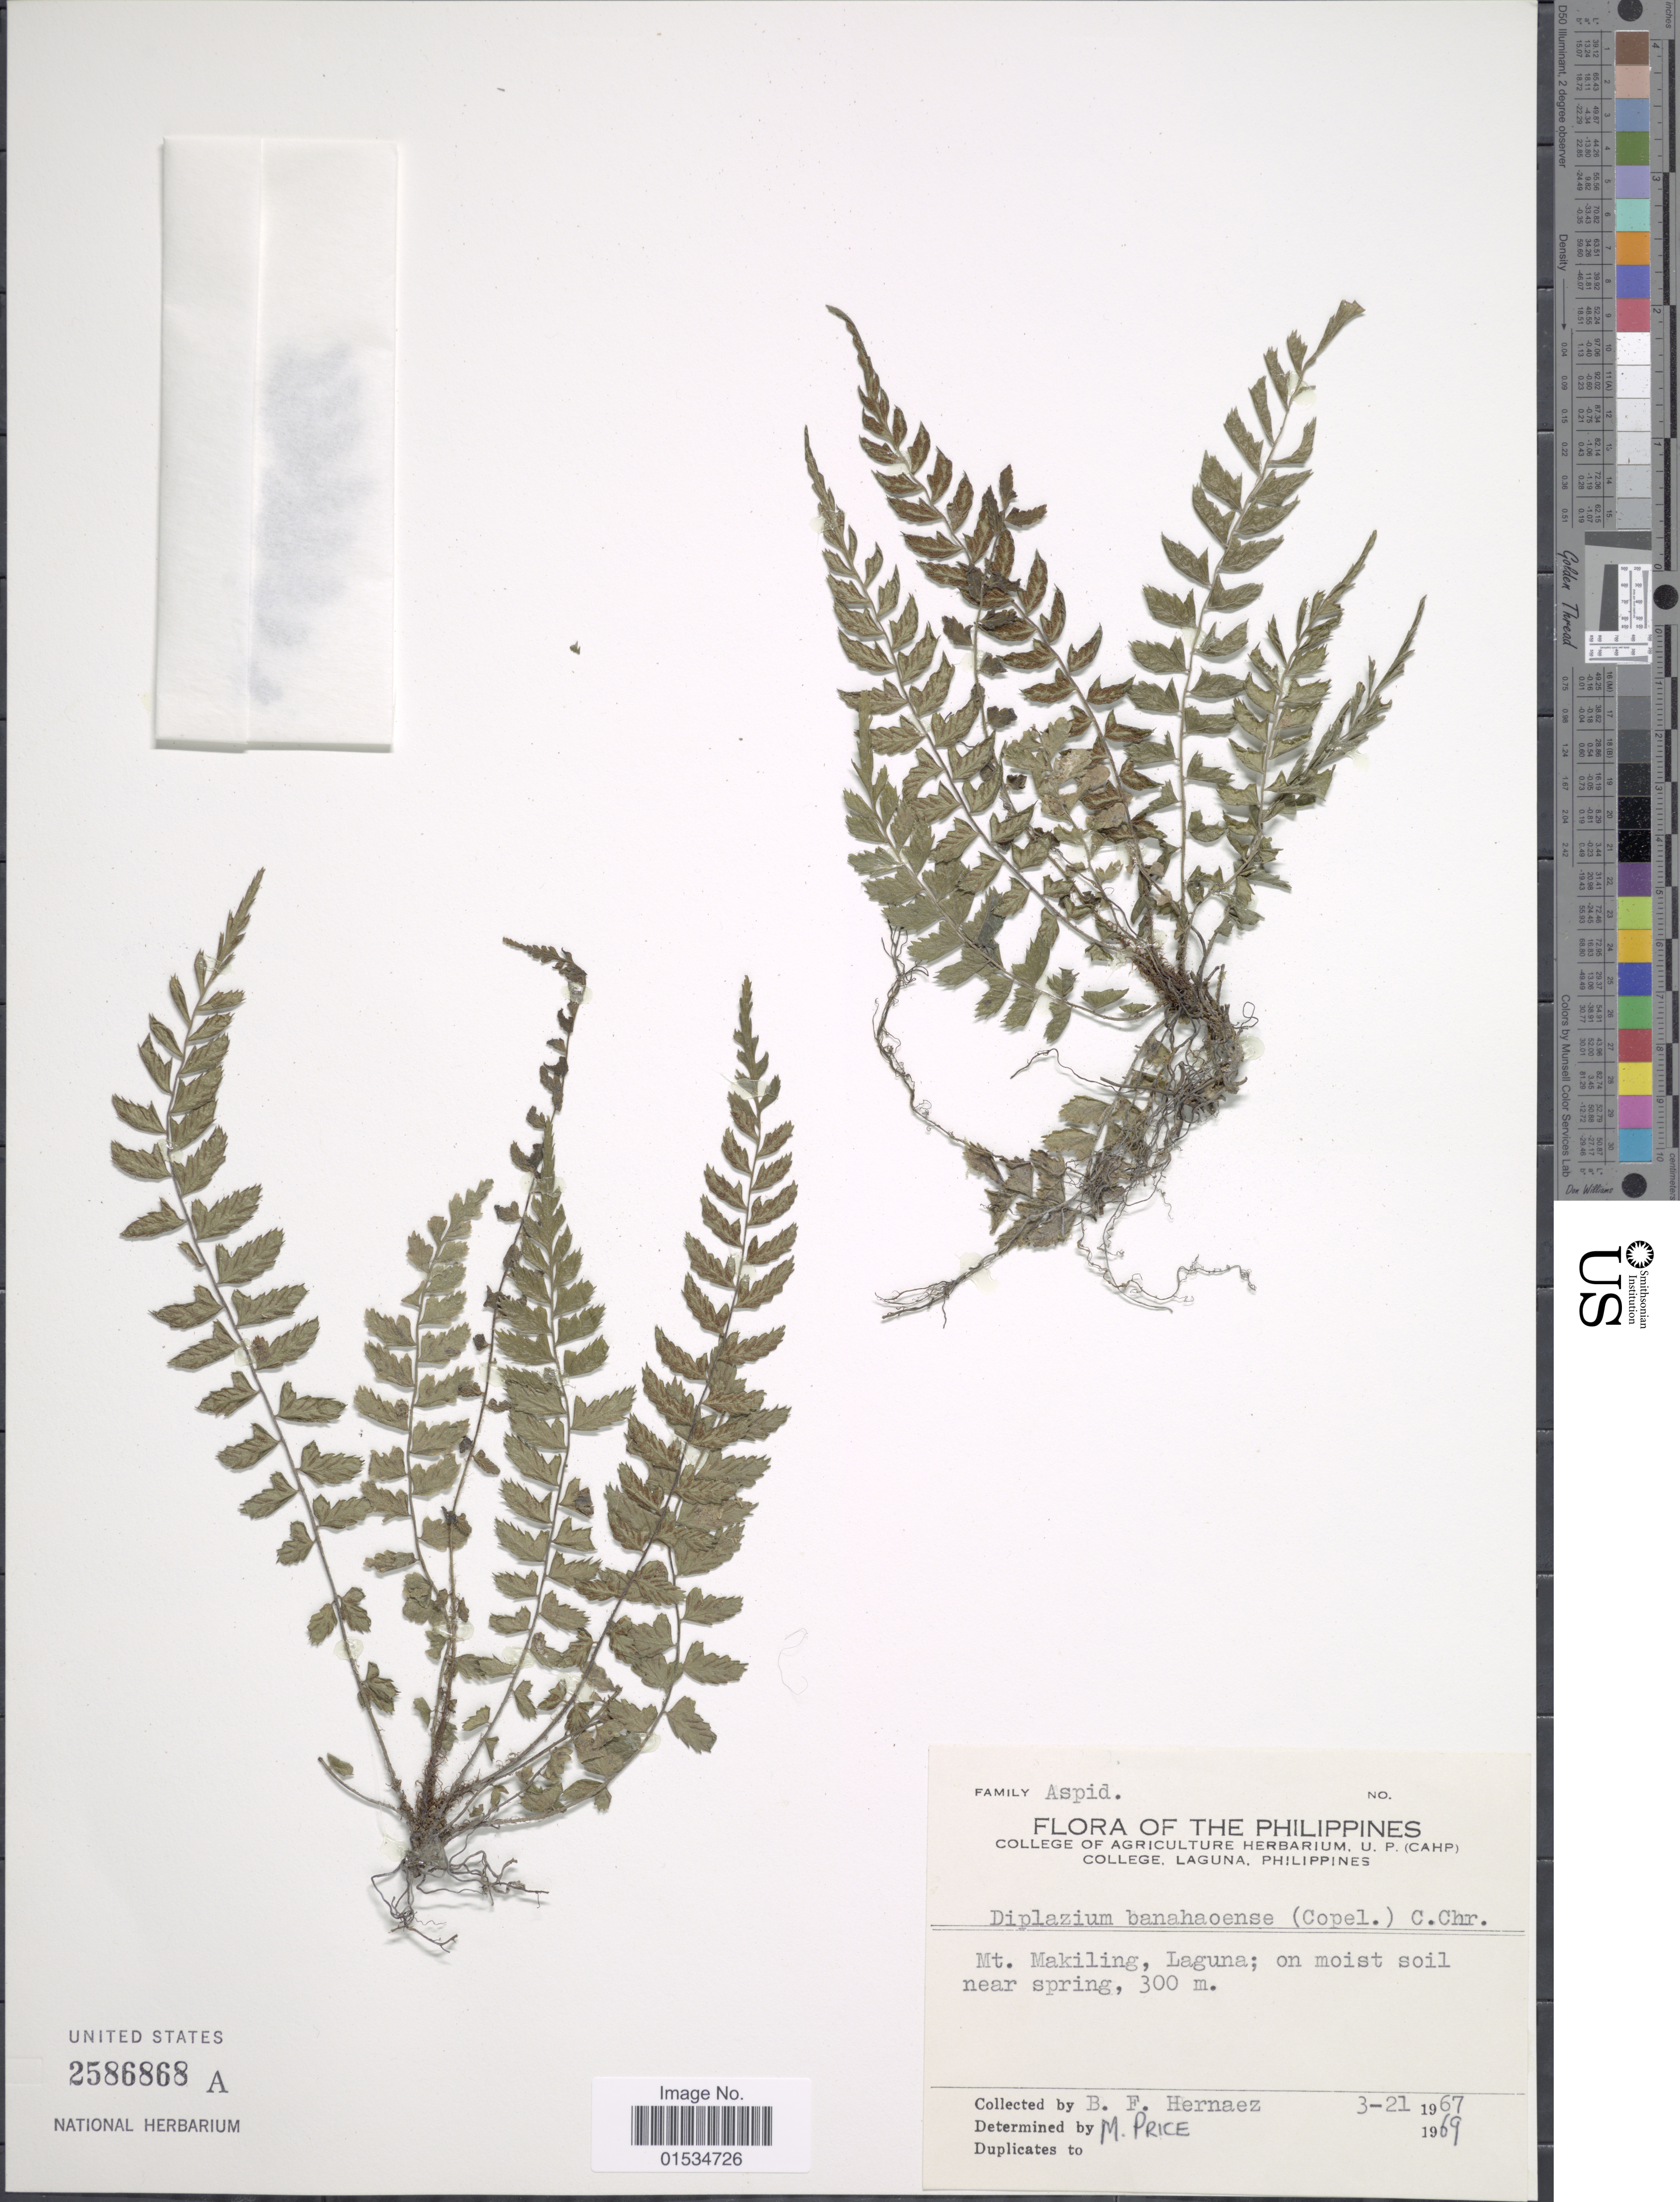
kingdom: Plantae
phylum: Tracheophyta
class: Polypodiopsida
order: Polypodiales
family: Athyriaceae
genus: Diplazium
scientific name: Diplazium banajaoense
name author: (Copel.) C. Chr.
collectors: B. Hernaez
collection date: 1967-03-21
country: Philippines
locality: Mt. Makiling, Laguna; on moist coil near spring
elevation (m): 300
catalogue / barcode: US 2586868A